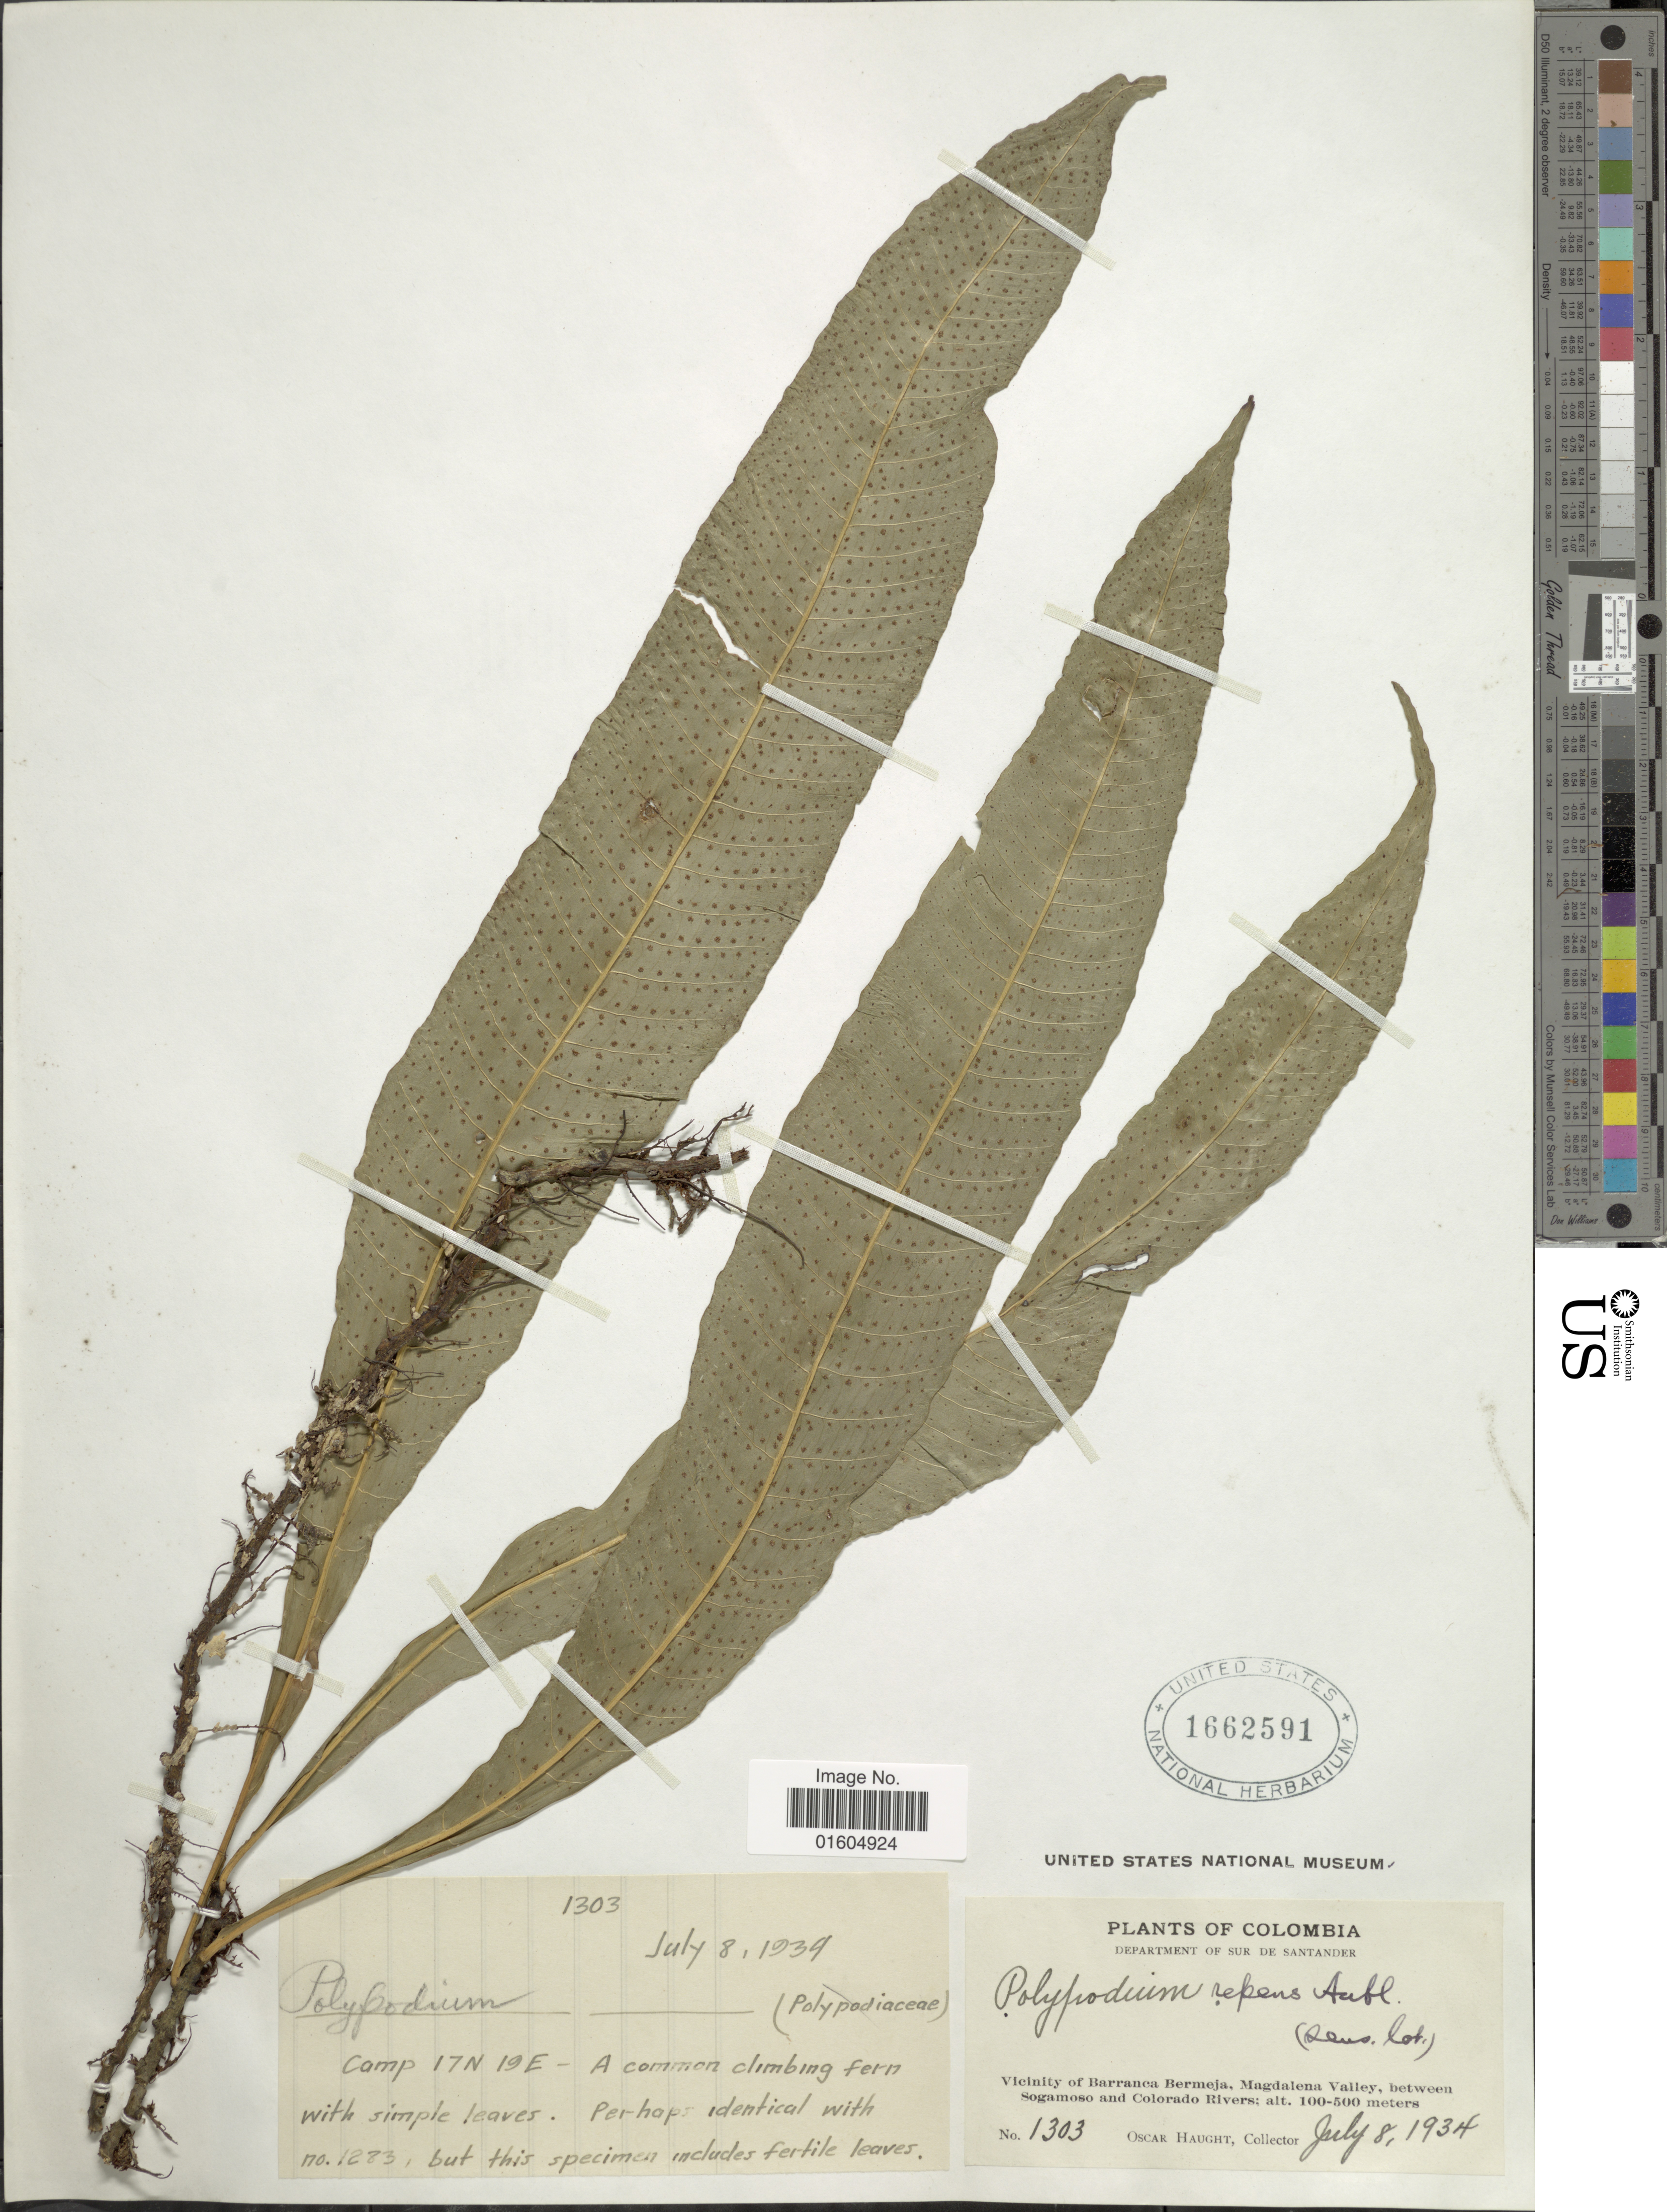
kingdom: Plantae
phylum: Tracheophyta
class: Polypodiopsida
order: Polypodiales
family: Polypodiaceae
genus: Campyloneurum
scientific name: Campyloneurum repens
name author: (Aubl.) C. Presl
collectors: O. L. Haught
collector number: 1303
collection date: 1934-07-08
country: Colombia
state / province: Santander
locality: Colombia. Department of Sur de Santander. Vicinity of Barranca Bermeja, Magdalena Valley, between Sogamoso and Colorado Rivers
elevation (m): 100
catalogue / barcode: US 1662591